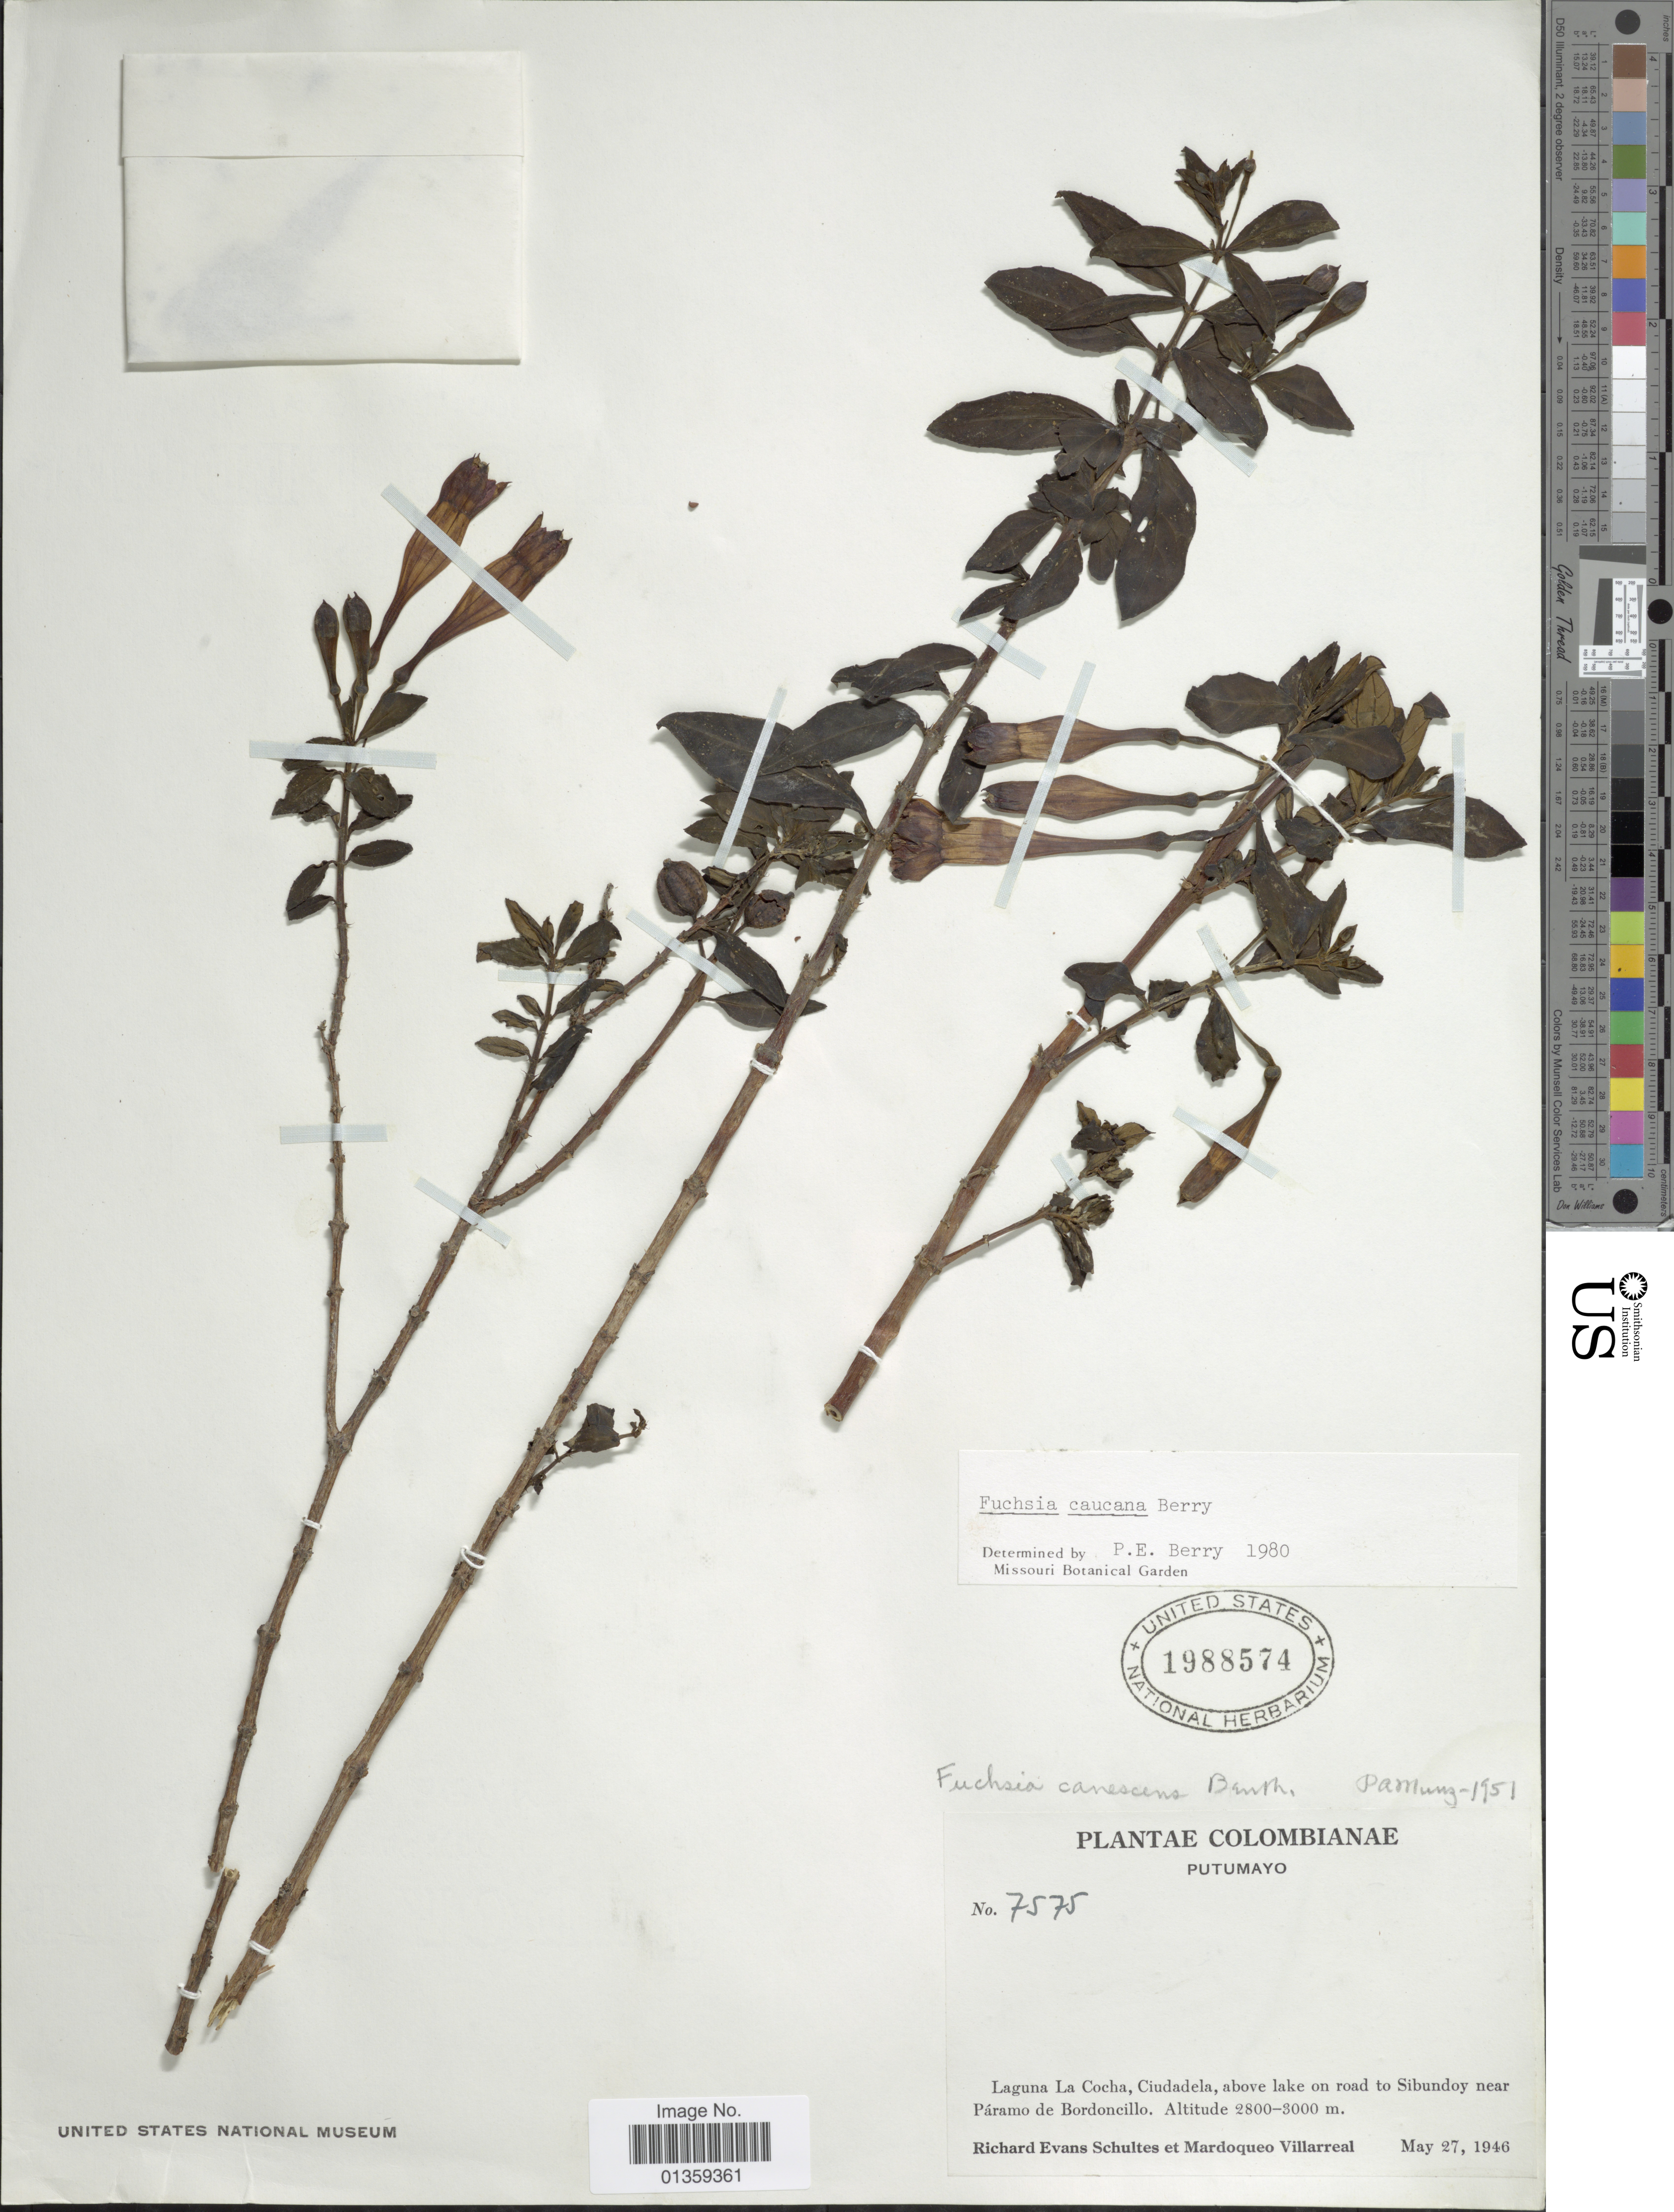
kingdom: Plantae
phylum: Tracheophyta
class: Magnoliopsida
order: Myrtales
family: Onagraceae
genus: Fuchsia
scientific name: Fuchsia caucana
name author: P.E. Berry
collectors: R. E. Schultes & M. Villarreal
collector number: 7575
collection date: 1946-05-27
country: Colombia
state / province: Putumayo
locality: Laguna La Cocha, Ciudadela, above lake on road to Sibundoy near Páramo de Bordoncillo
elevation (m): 2800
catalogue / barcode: US 1988574